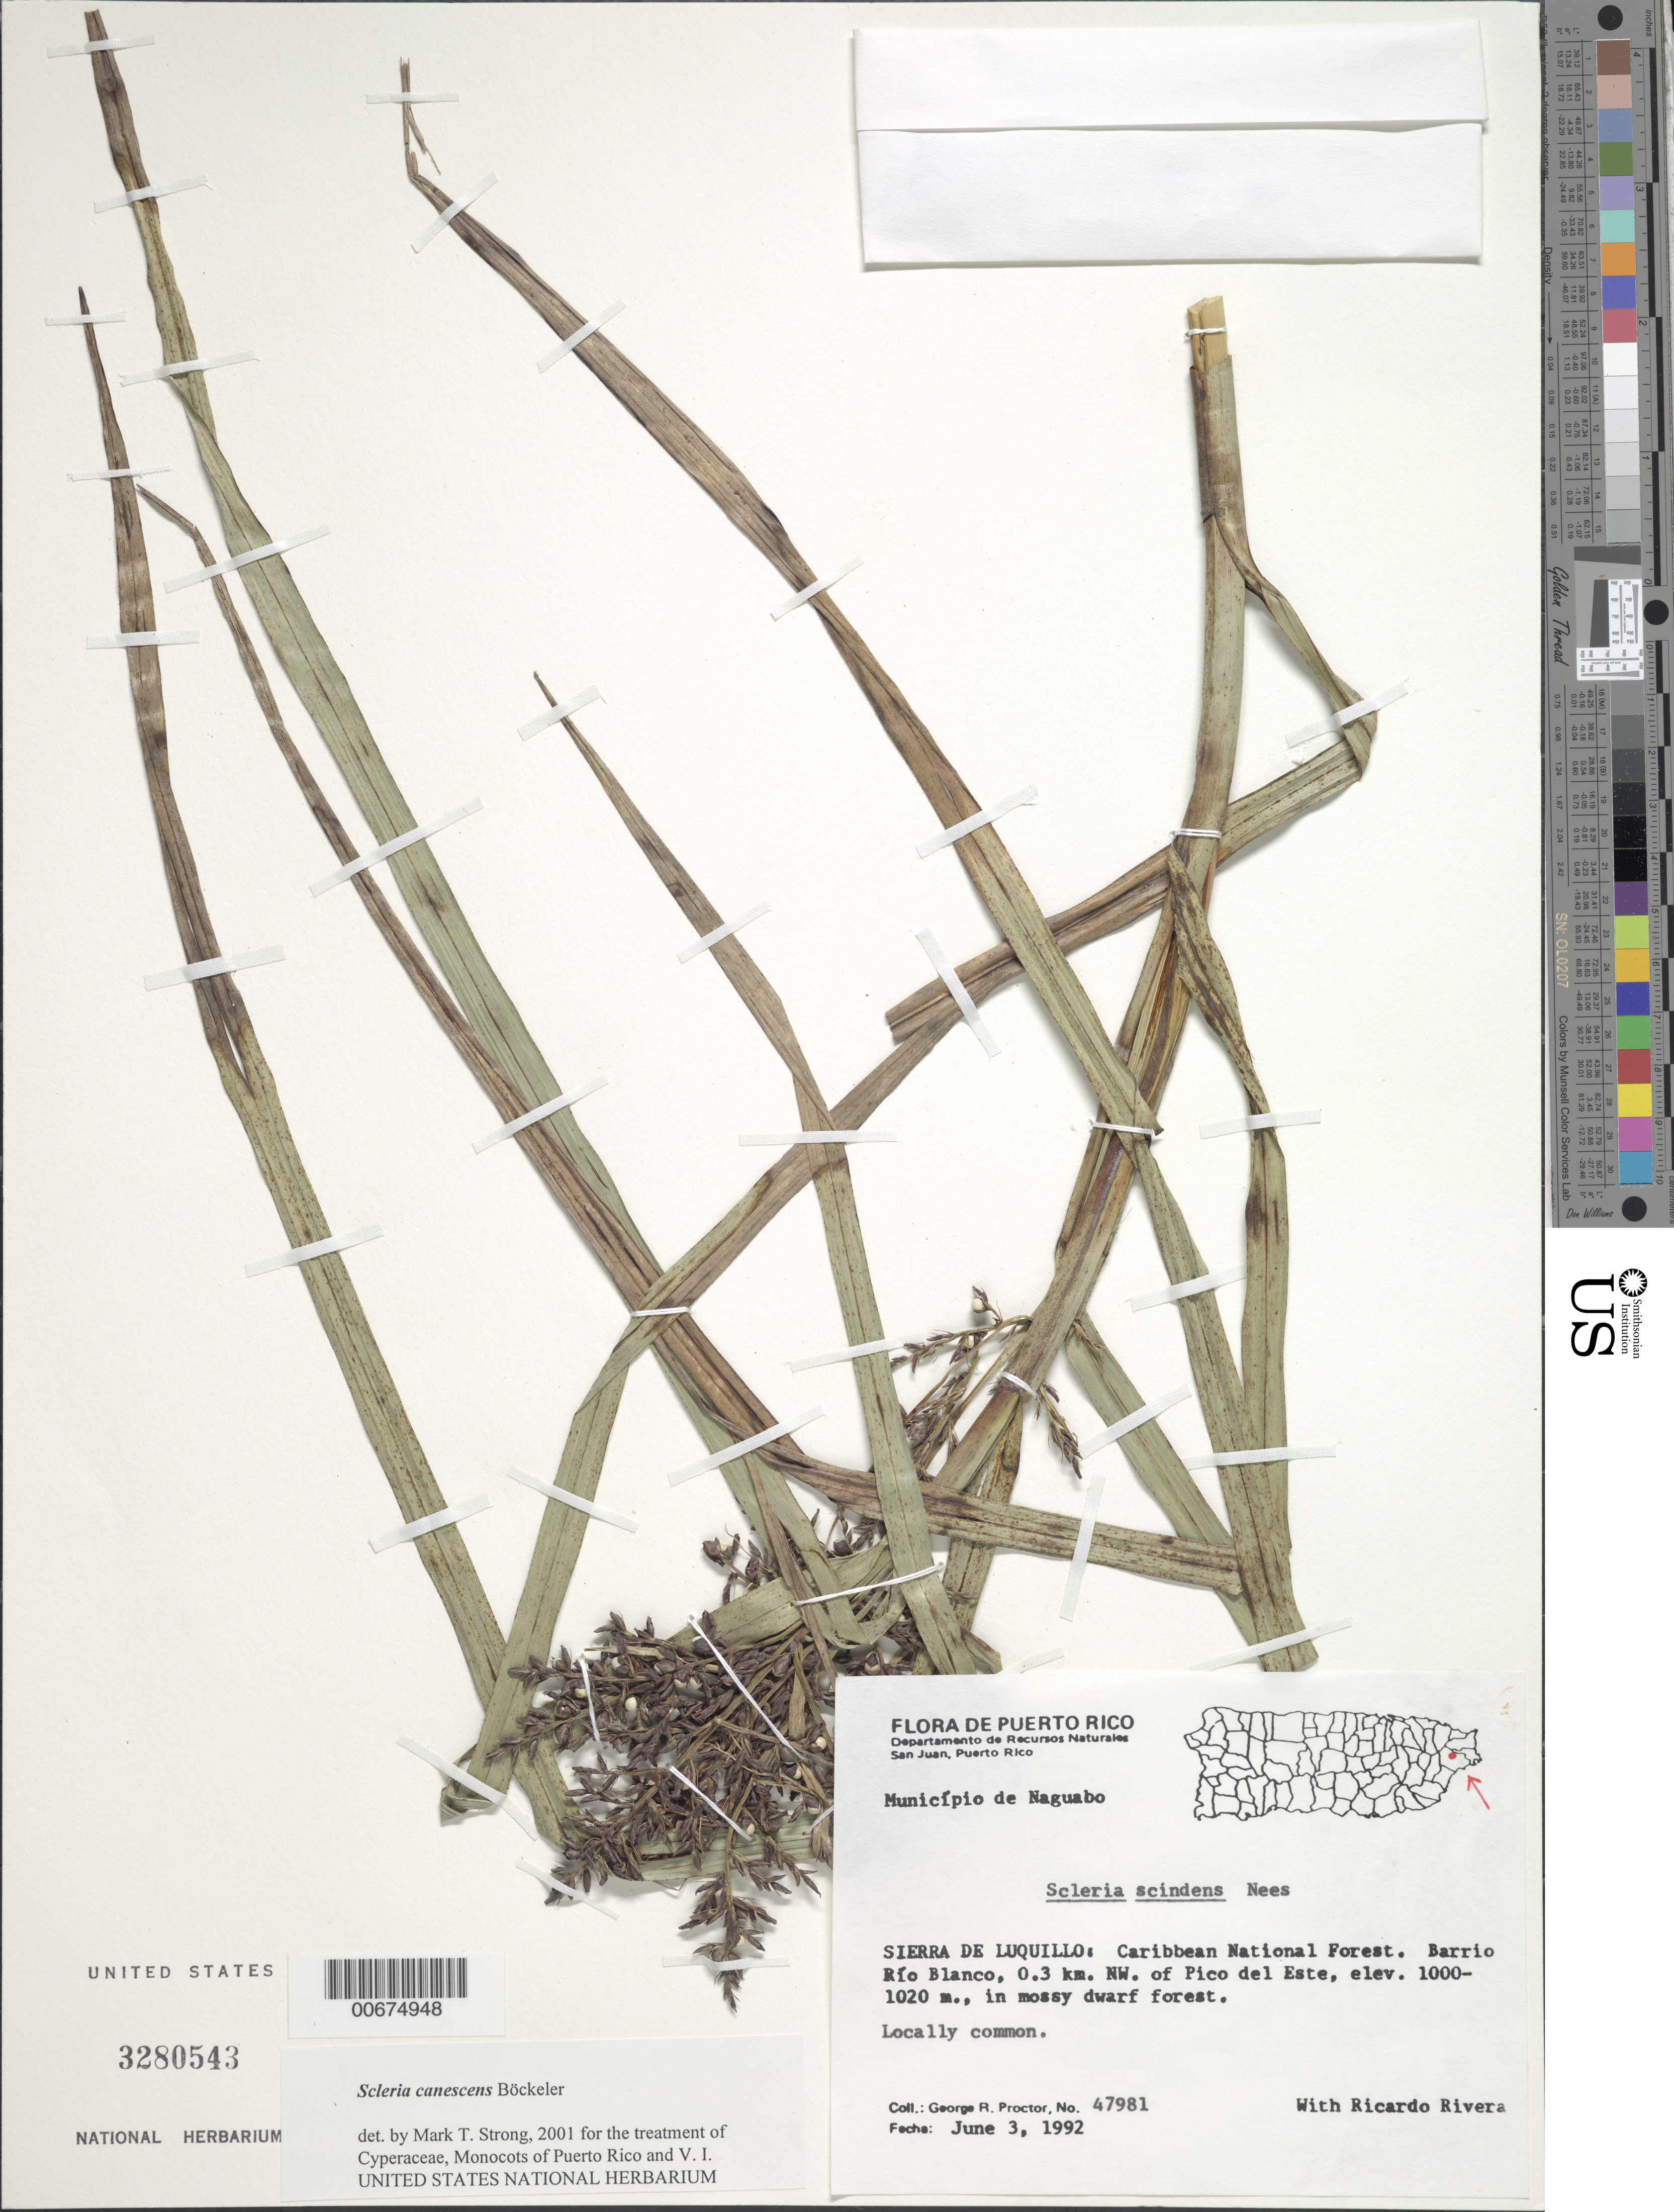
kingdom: Plantae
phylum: Tracheophyta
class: Liliopsida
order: Poales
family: Cyperaceae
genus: Scleria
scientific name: Scleria canescens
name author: Boeckeler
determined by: Strong, M. T., (US), Smithsonian Institution - National Museum of Natural History (UNITED STATES)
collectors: G. R. Proctor & R. Rivera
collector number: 47981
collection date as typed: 03 Jun 1992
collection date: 1992-06-03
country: Puerto Rico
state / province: Luquillo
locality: Naguabo: Sierra de Luquillo, Caribbean National Forest, Barrio Rio Blanco, 0.3 km NW of Pico del Este.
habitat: in mossy, dwarf forest.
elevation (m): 1000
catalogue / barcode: US 3280543